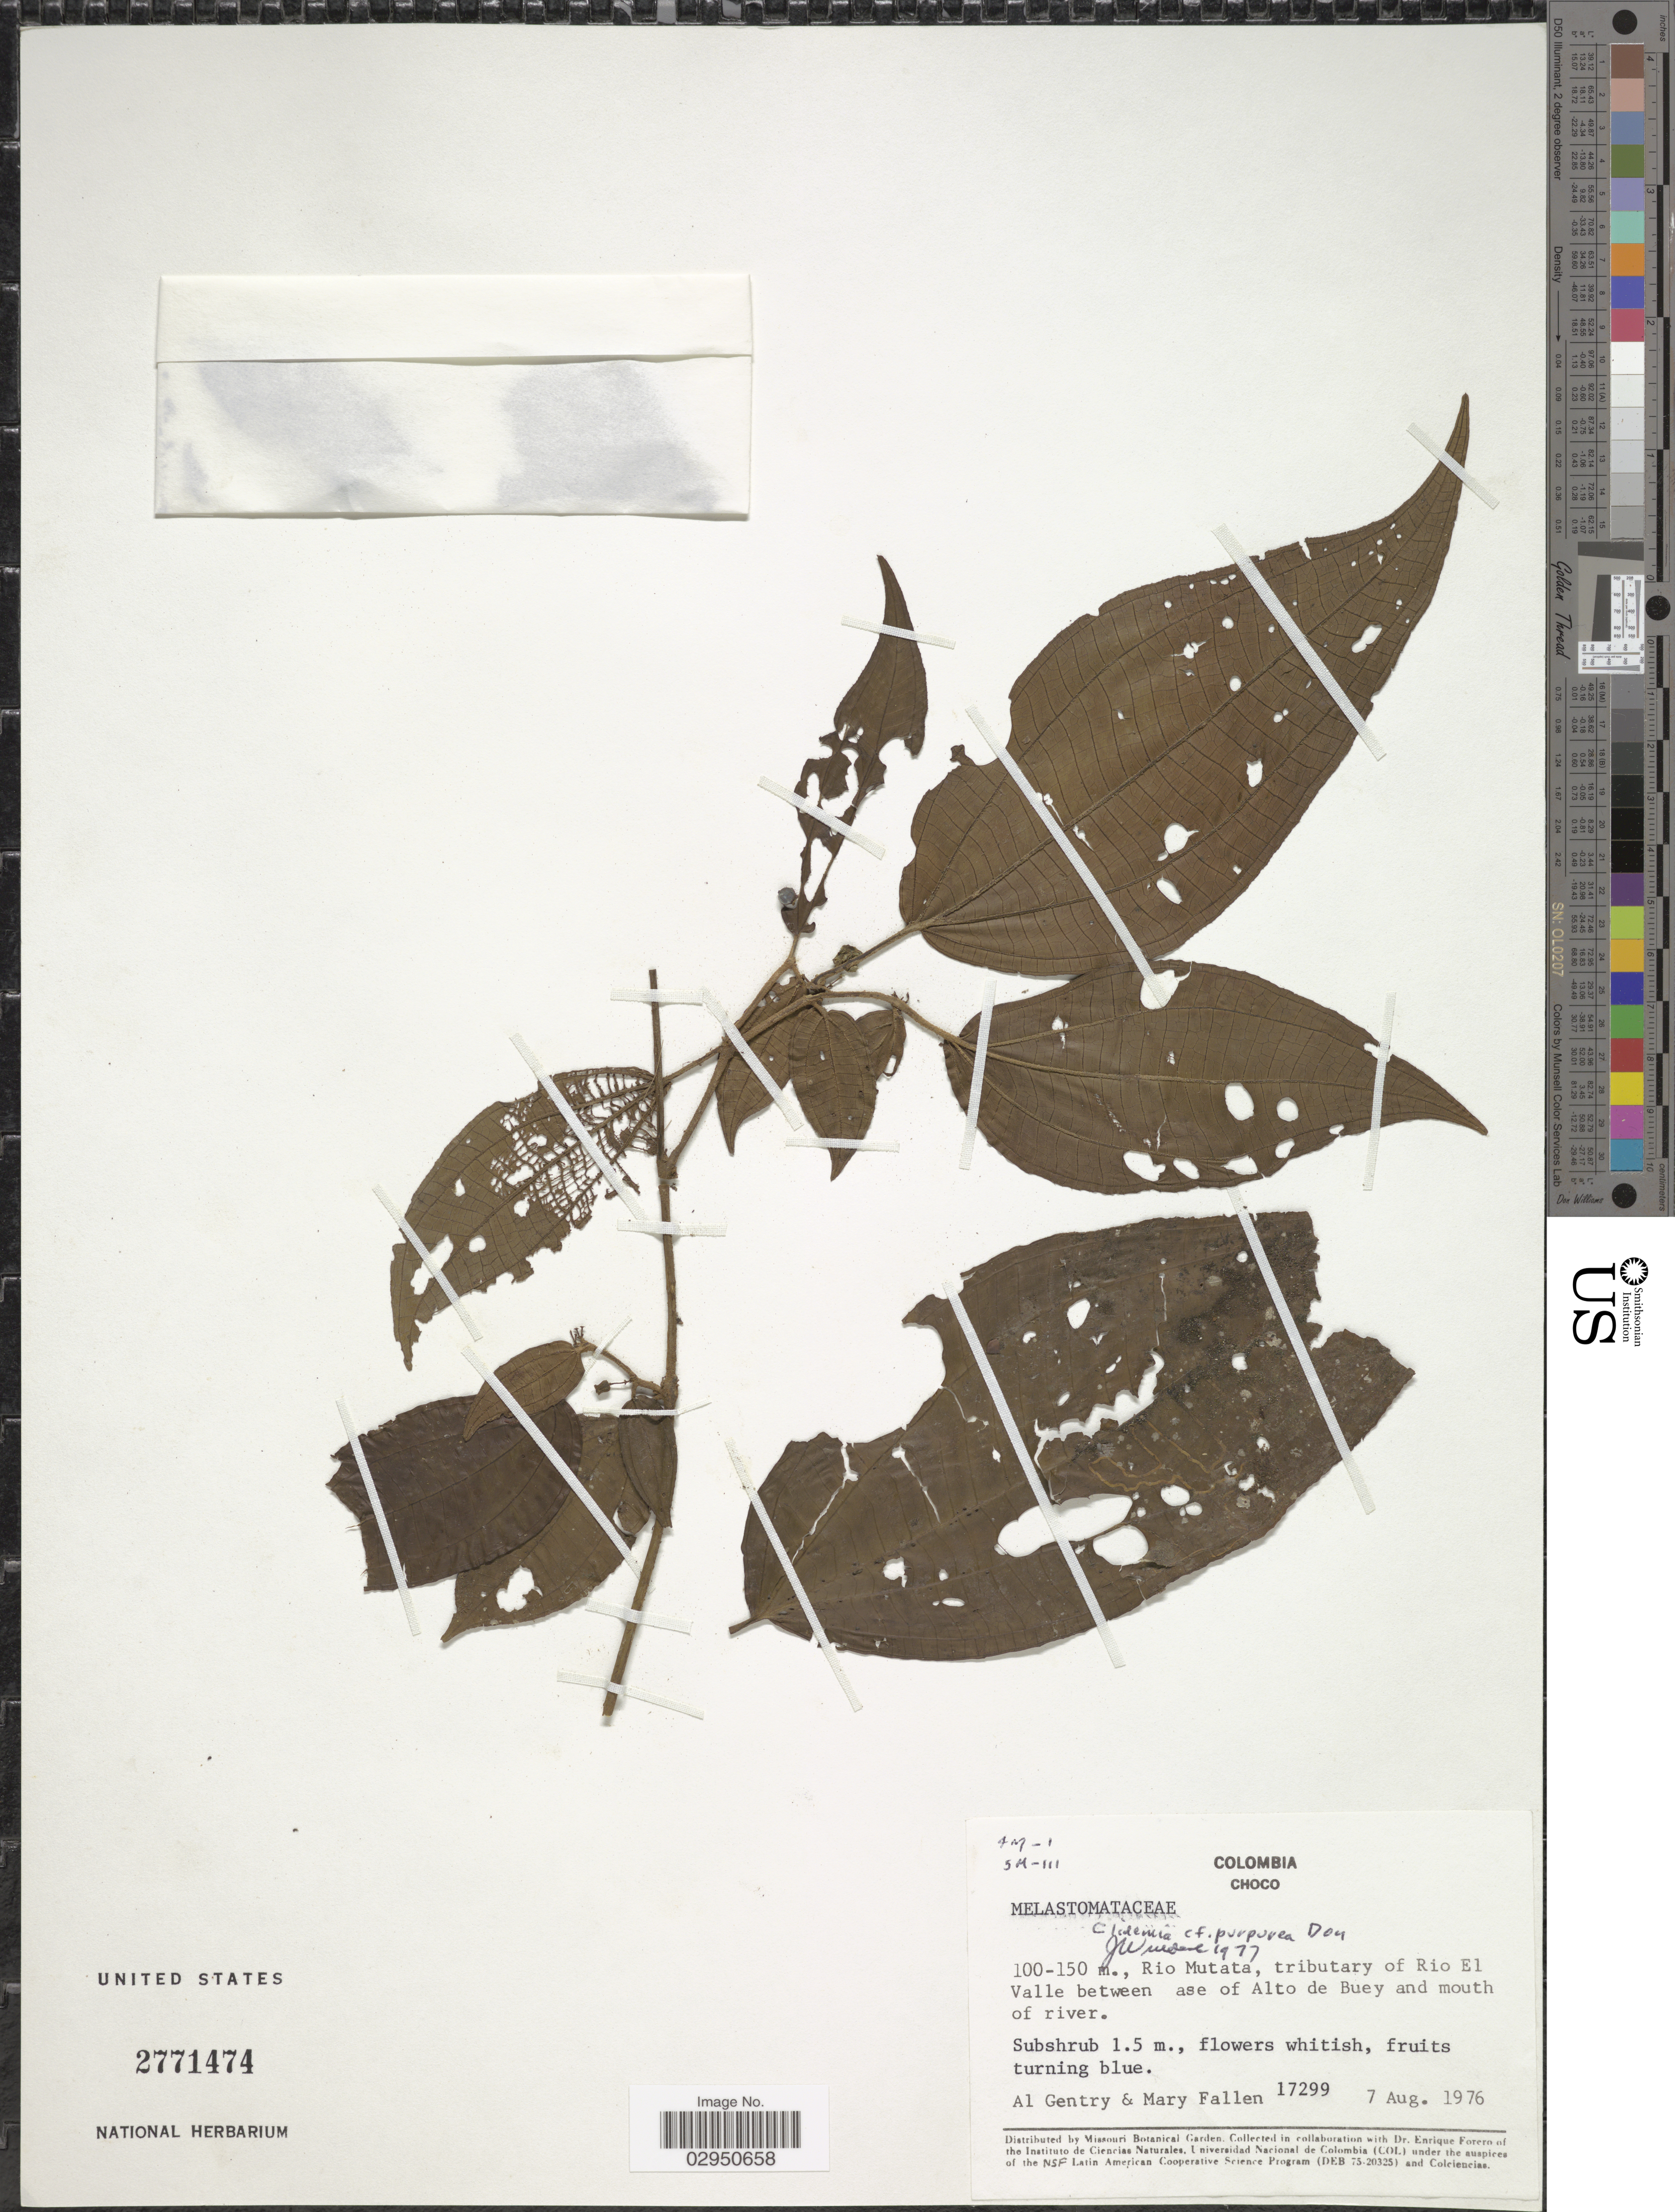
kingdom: Plantae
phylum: Tracheophyta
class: Magnoliopsida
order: Myrtales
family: Melastomataceae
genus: Clidemia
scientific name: Clidemia purpurea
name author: Pav. ex D. Don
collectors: A. H. Gentry & M. Fallen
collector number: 17299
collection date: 1976-08-07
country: Colombia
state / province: Chocó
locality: Rio Mutata, tributary of Rio El Valle between ase of Alto de Buey and mouth of river.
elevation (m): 100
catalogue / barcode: US 2771474